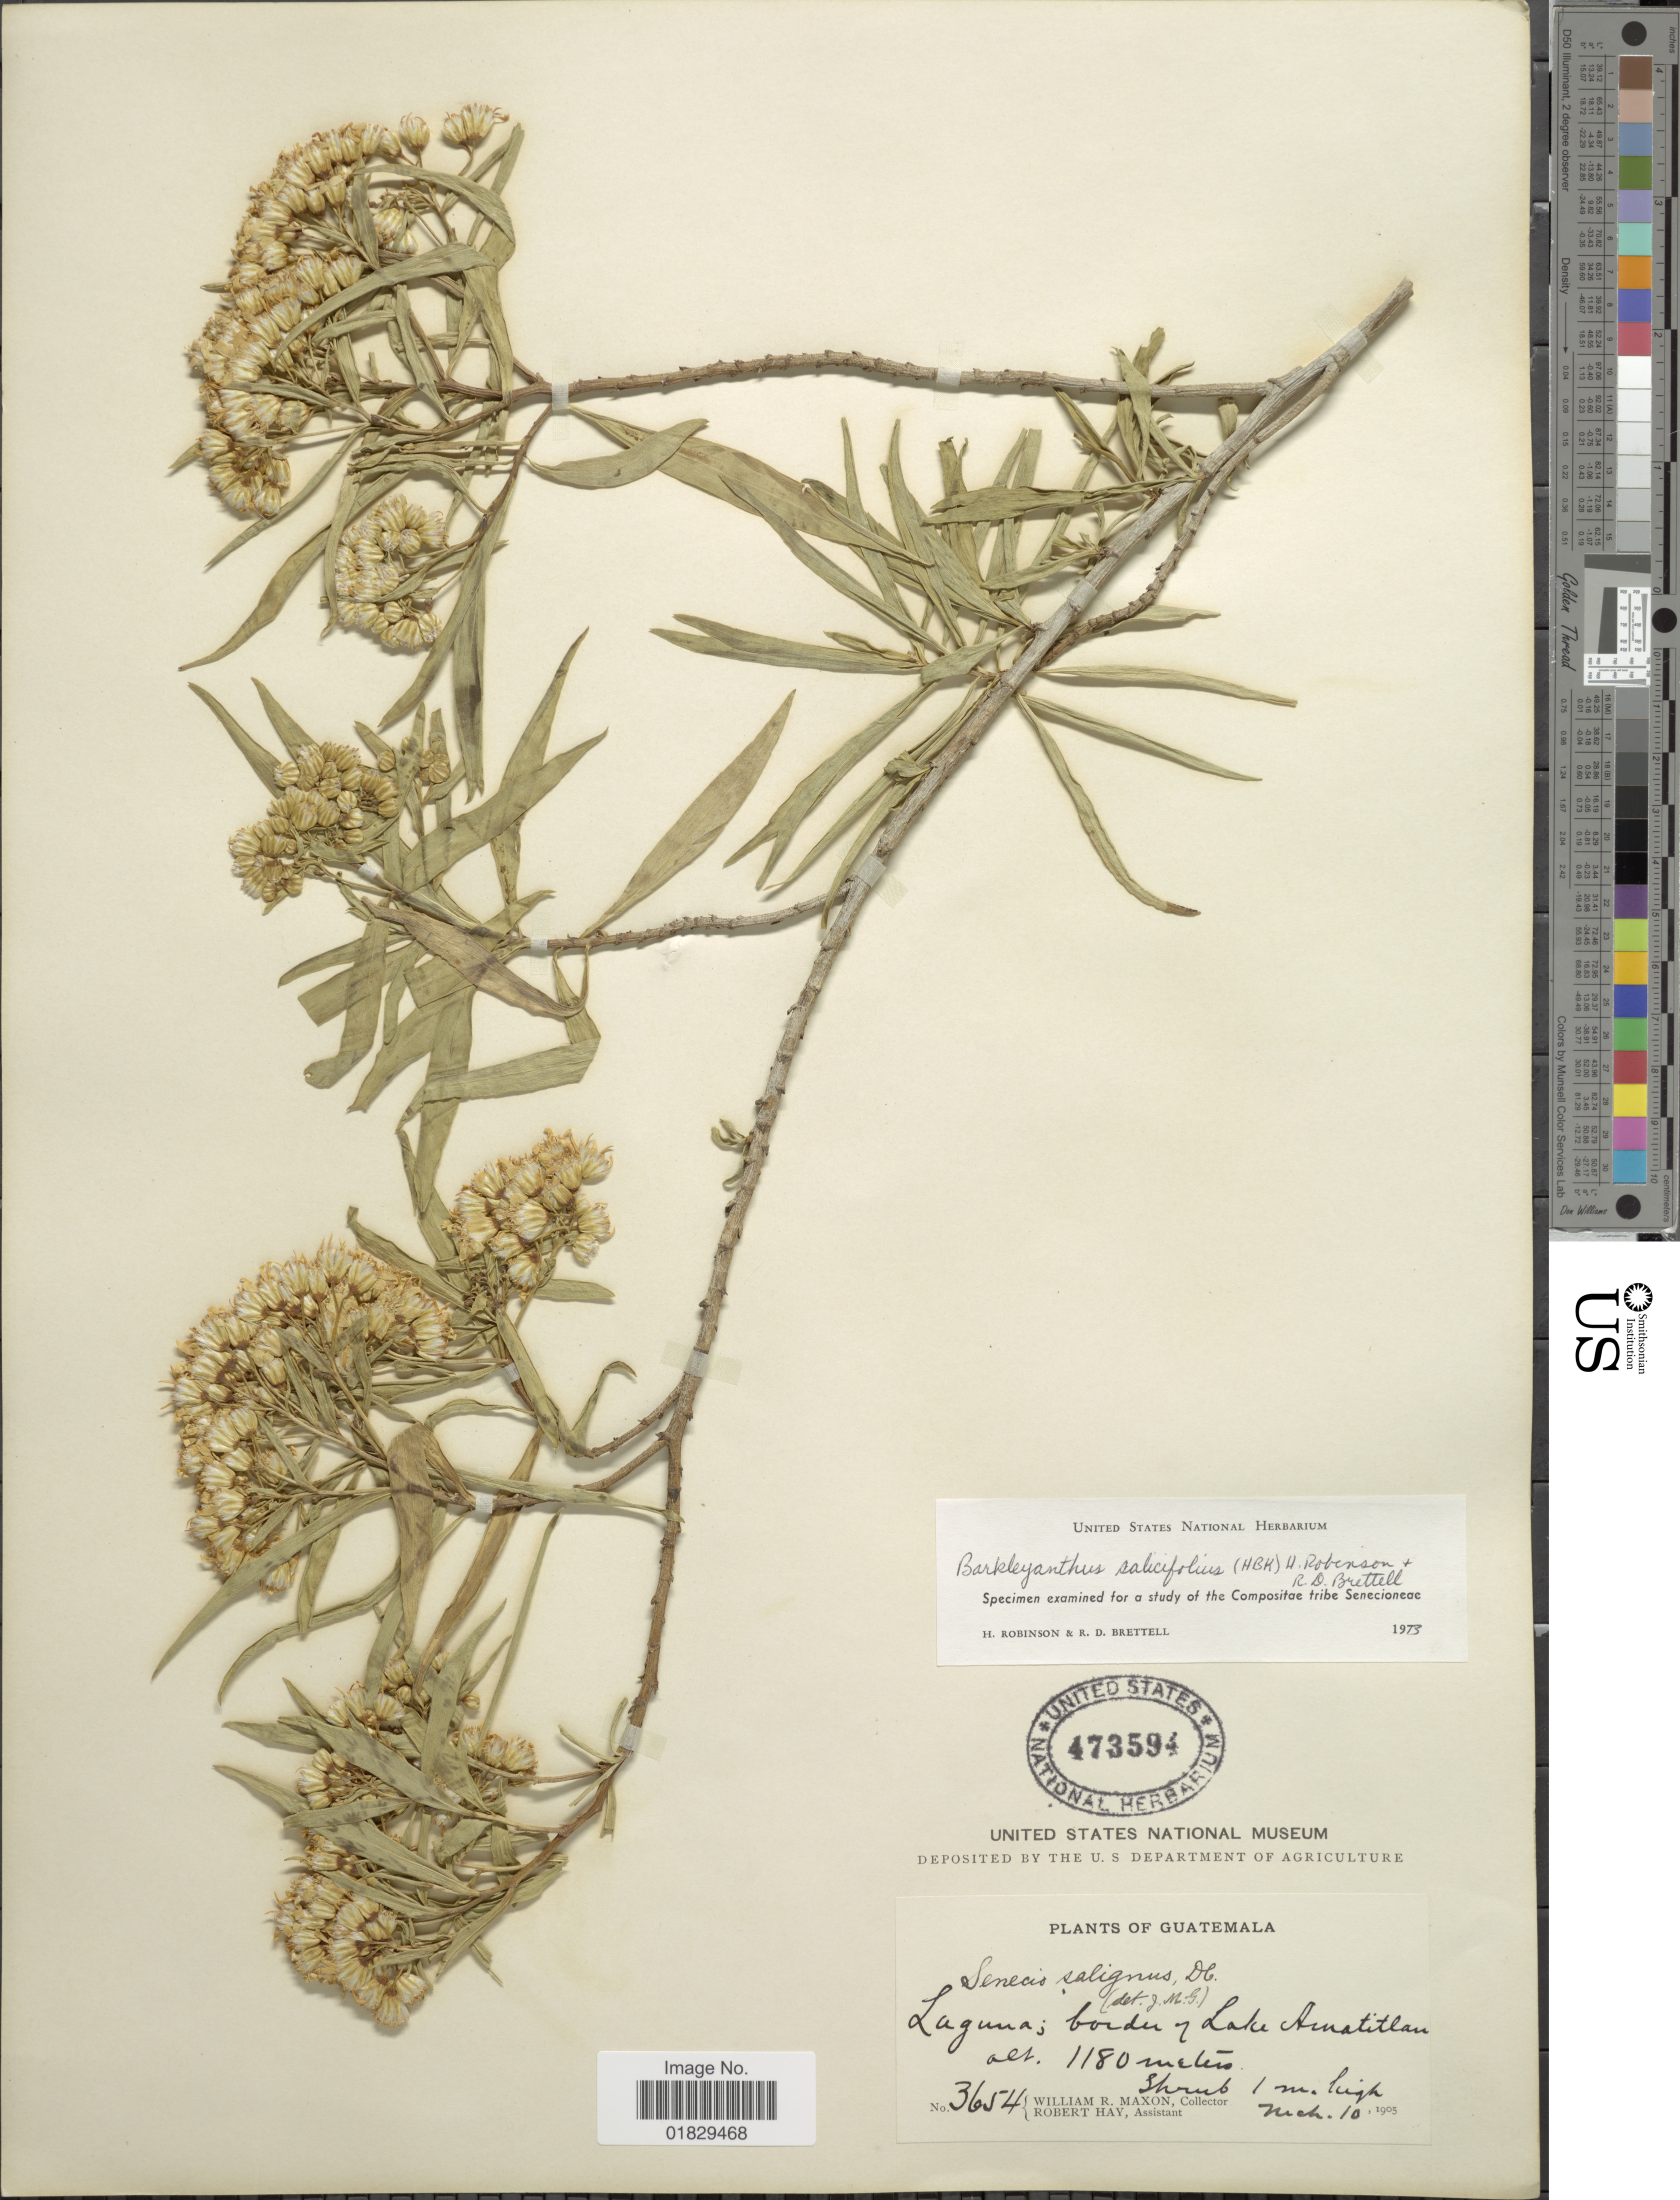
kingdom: Plantae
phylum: Tracheophyta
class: Magnoliopsida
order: Asterales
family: Asteraceae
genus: Barkleyanthus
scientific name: Barkleyanthus salicifolius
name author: (Kunth) H. Rob. & Brettell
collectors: W. R. Maxon & R. Hay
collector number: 3654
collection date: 1905-03-10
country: Guatemala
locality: Laguna; border of Lake Amatitlan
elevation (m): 1180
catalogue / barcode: US 473594